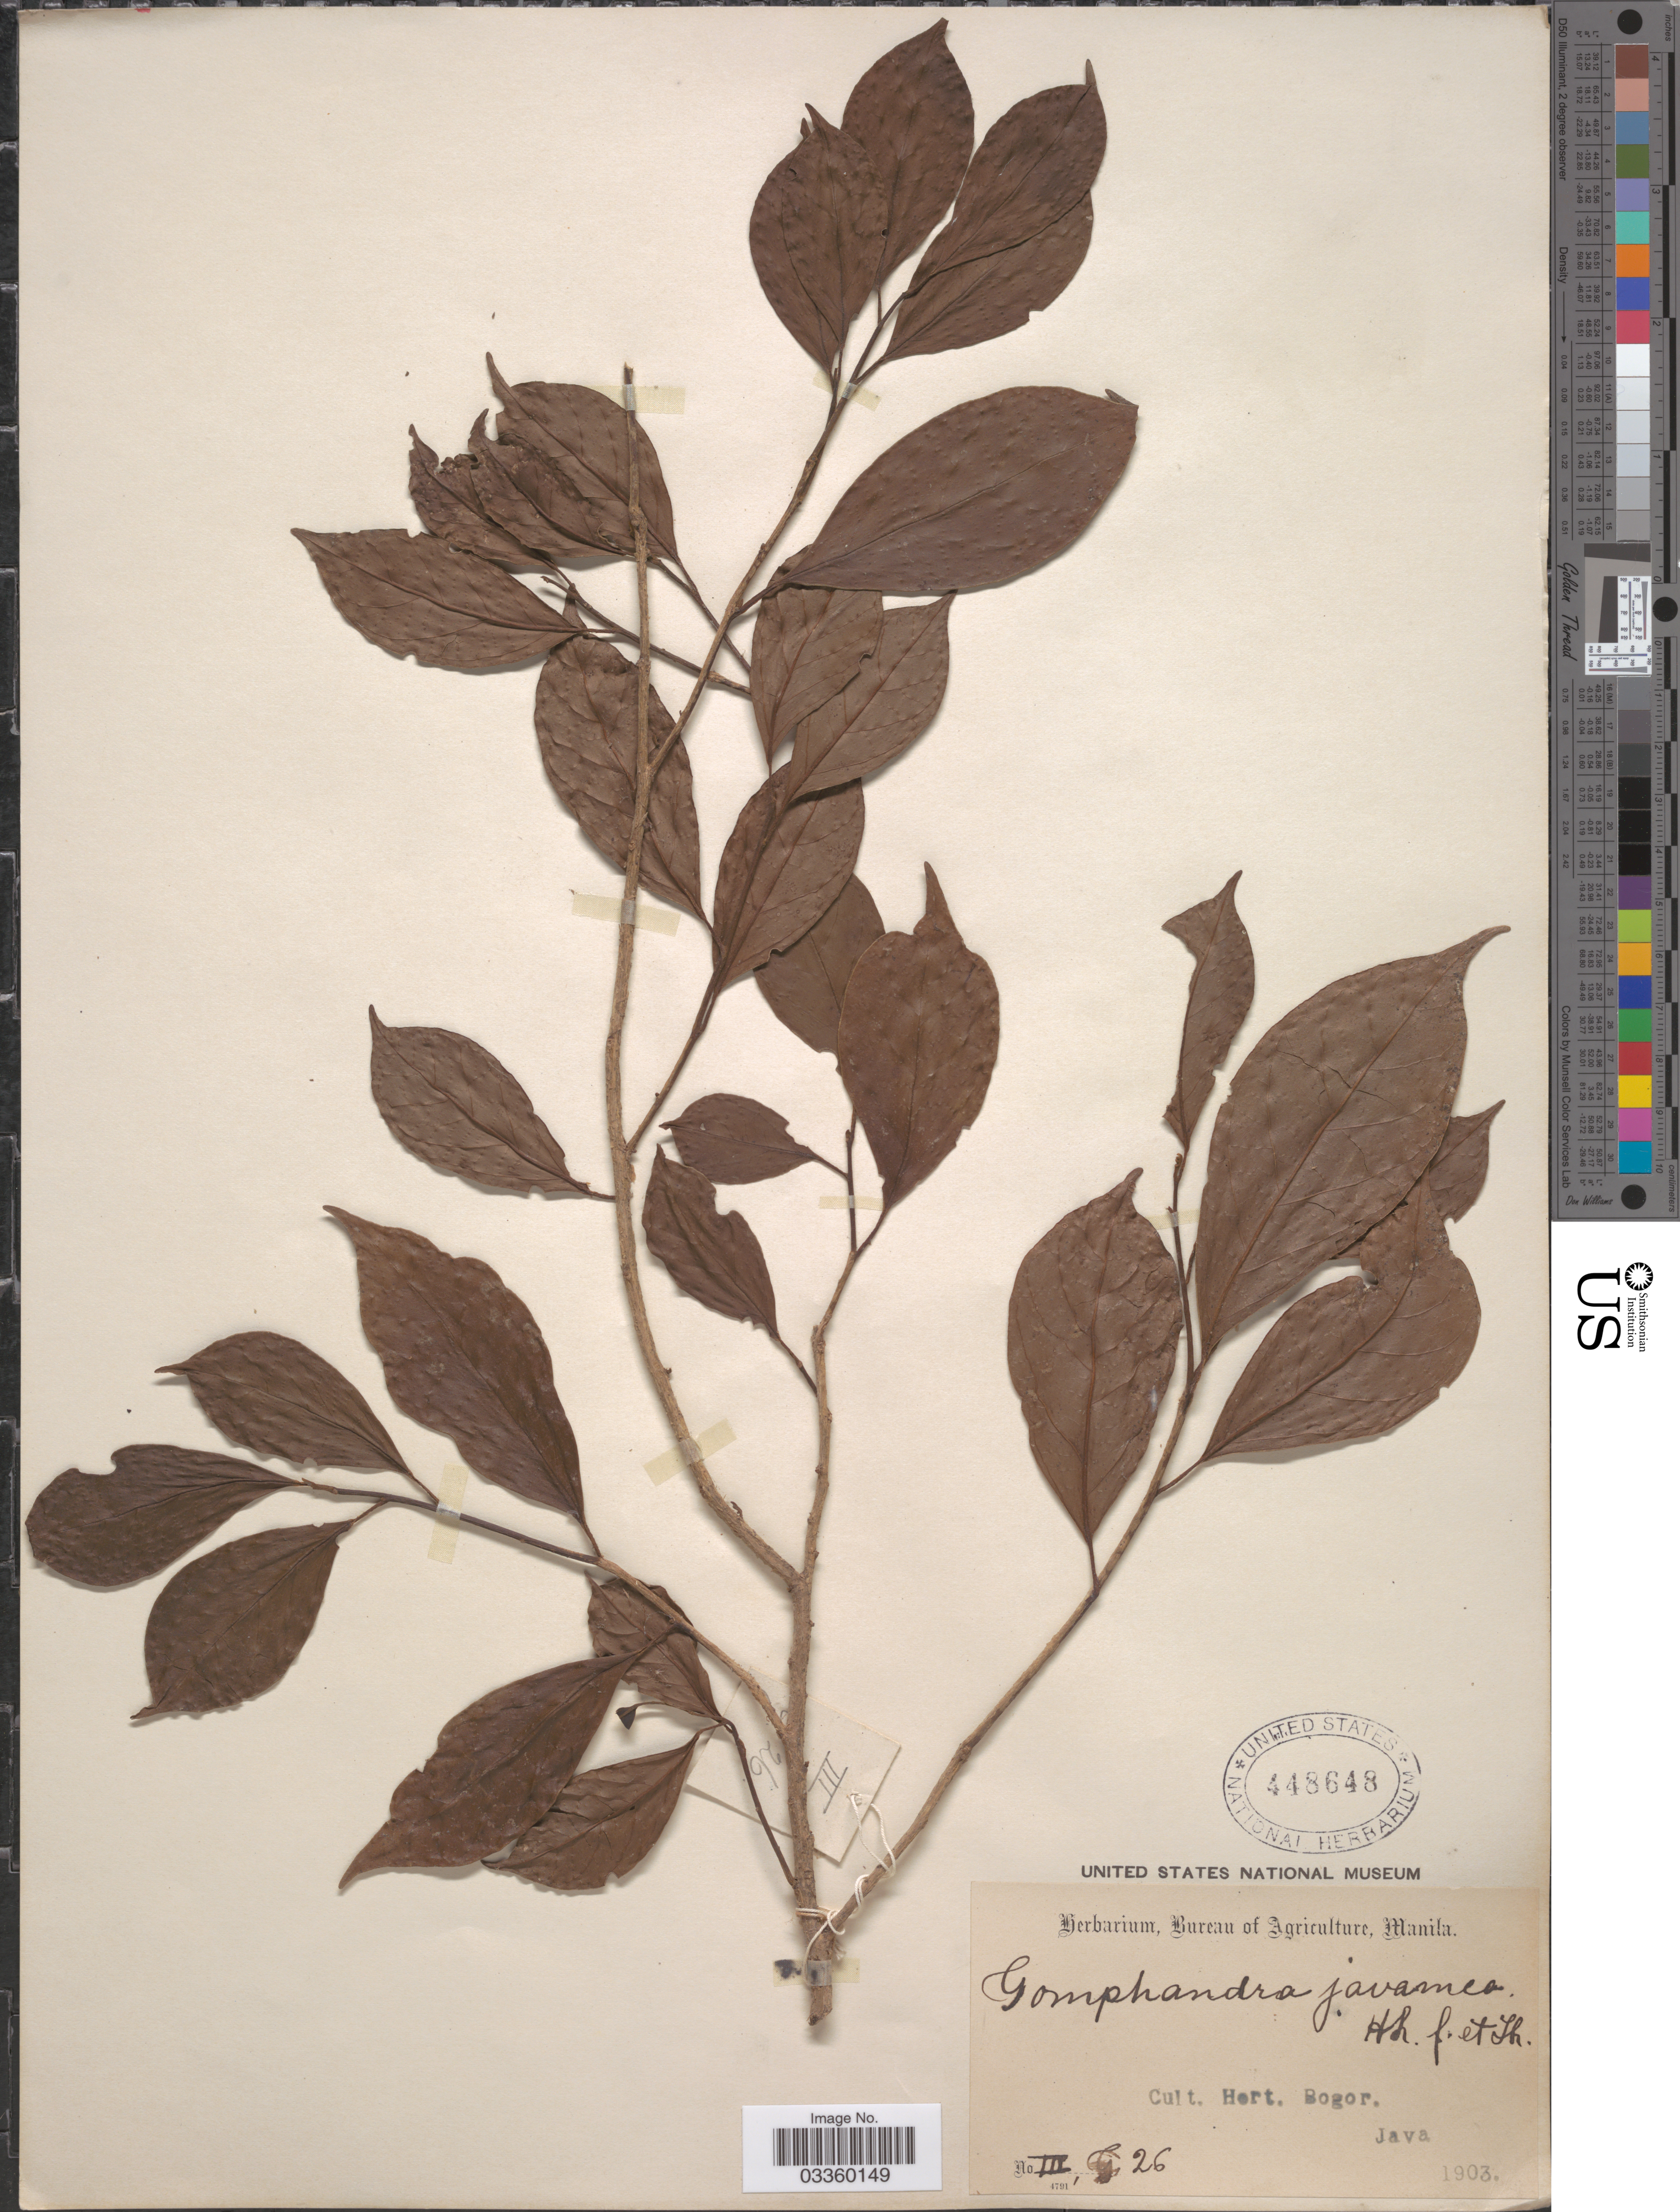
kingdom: Plantae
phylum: Tracheophyta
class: Magnoliopsida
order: Cardiopteridales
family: Stemonuraceae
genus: Gomphandra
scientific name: Gomphandra javanica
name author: (Blume) Valeton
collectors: ex Herb. Bur. Agric. Manila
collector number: III, G*, 26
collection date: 1903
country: Indonesia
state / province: Java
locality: Cult. Hort. Bogor.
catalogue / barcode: US 448648